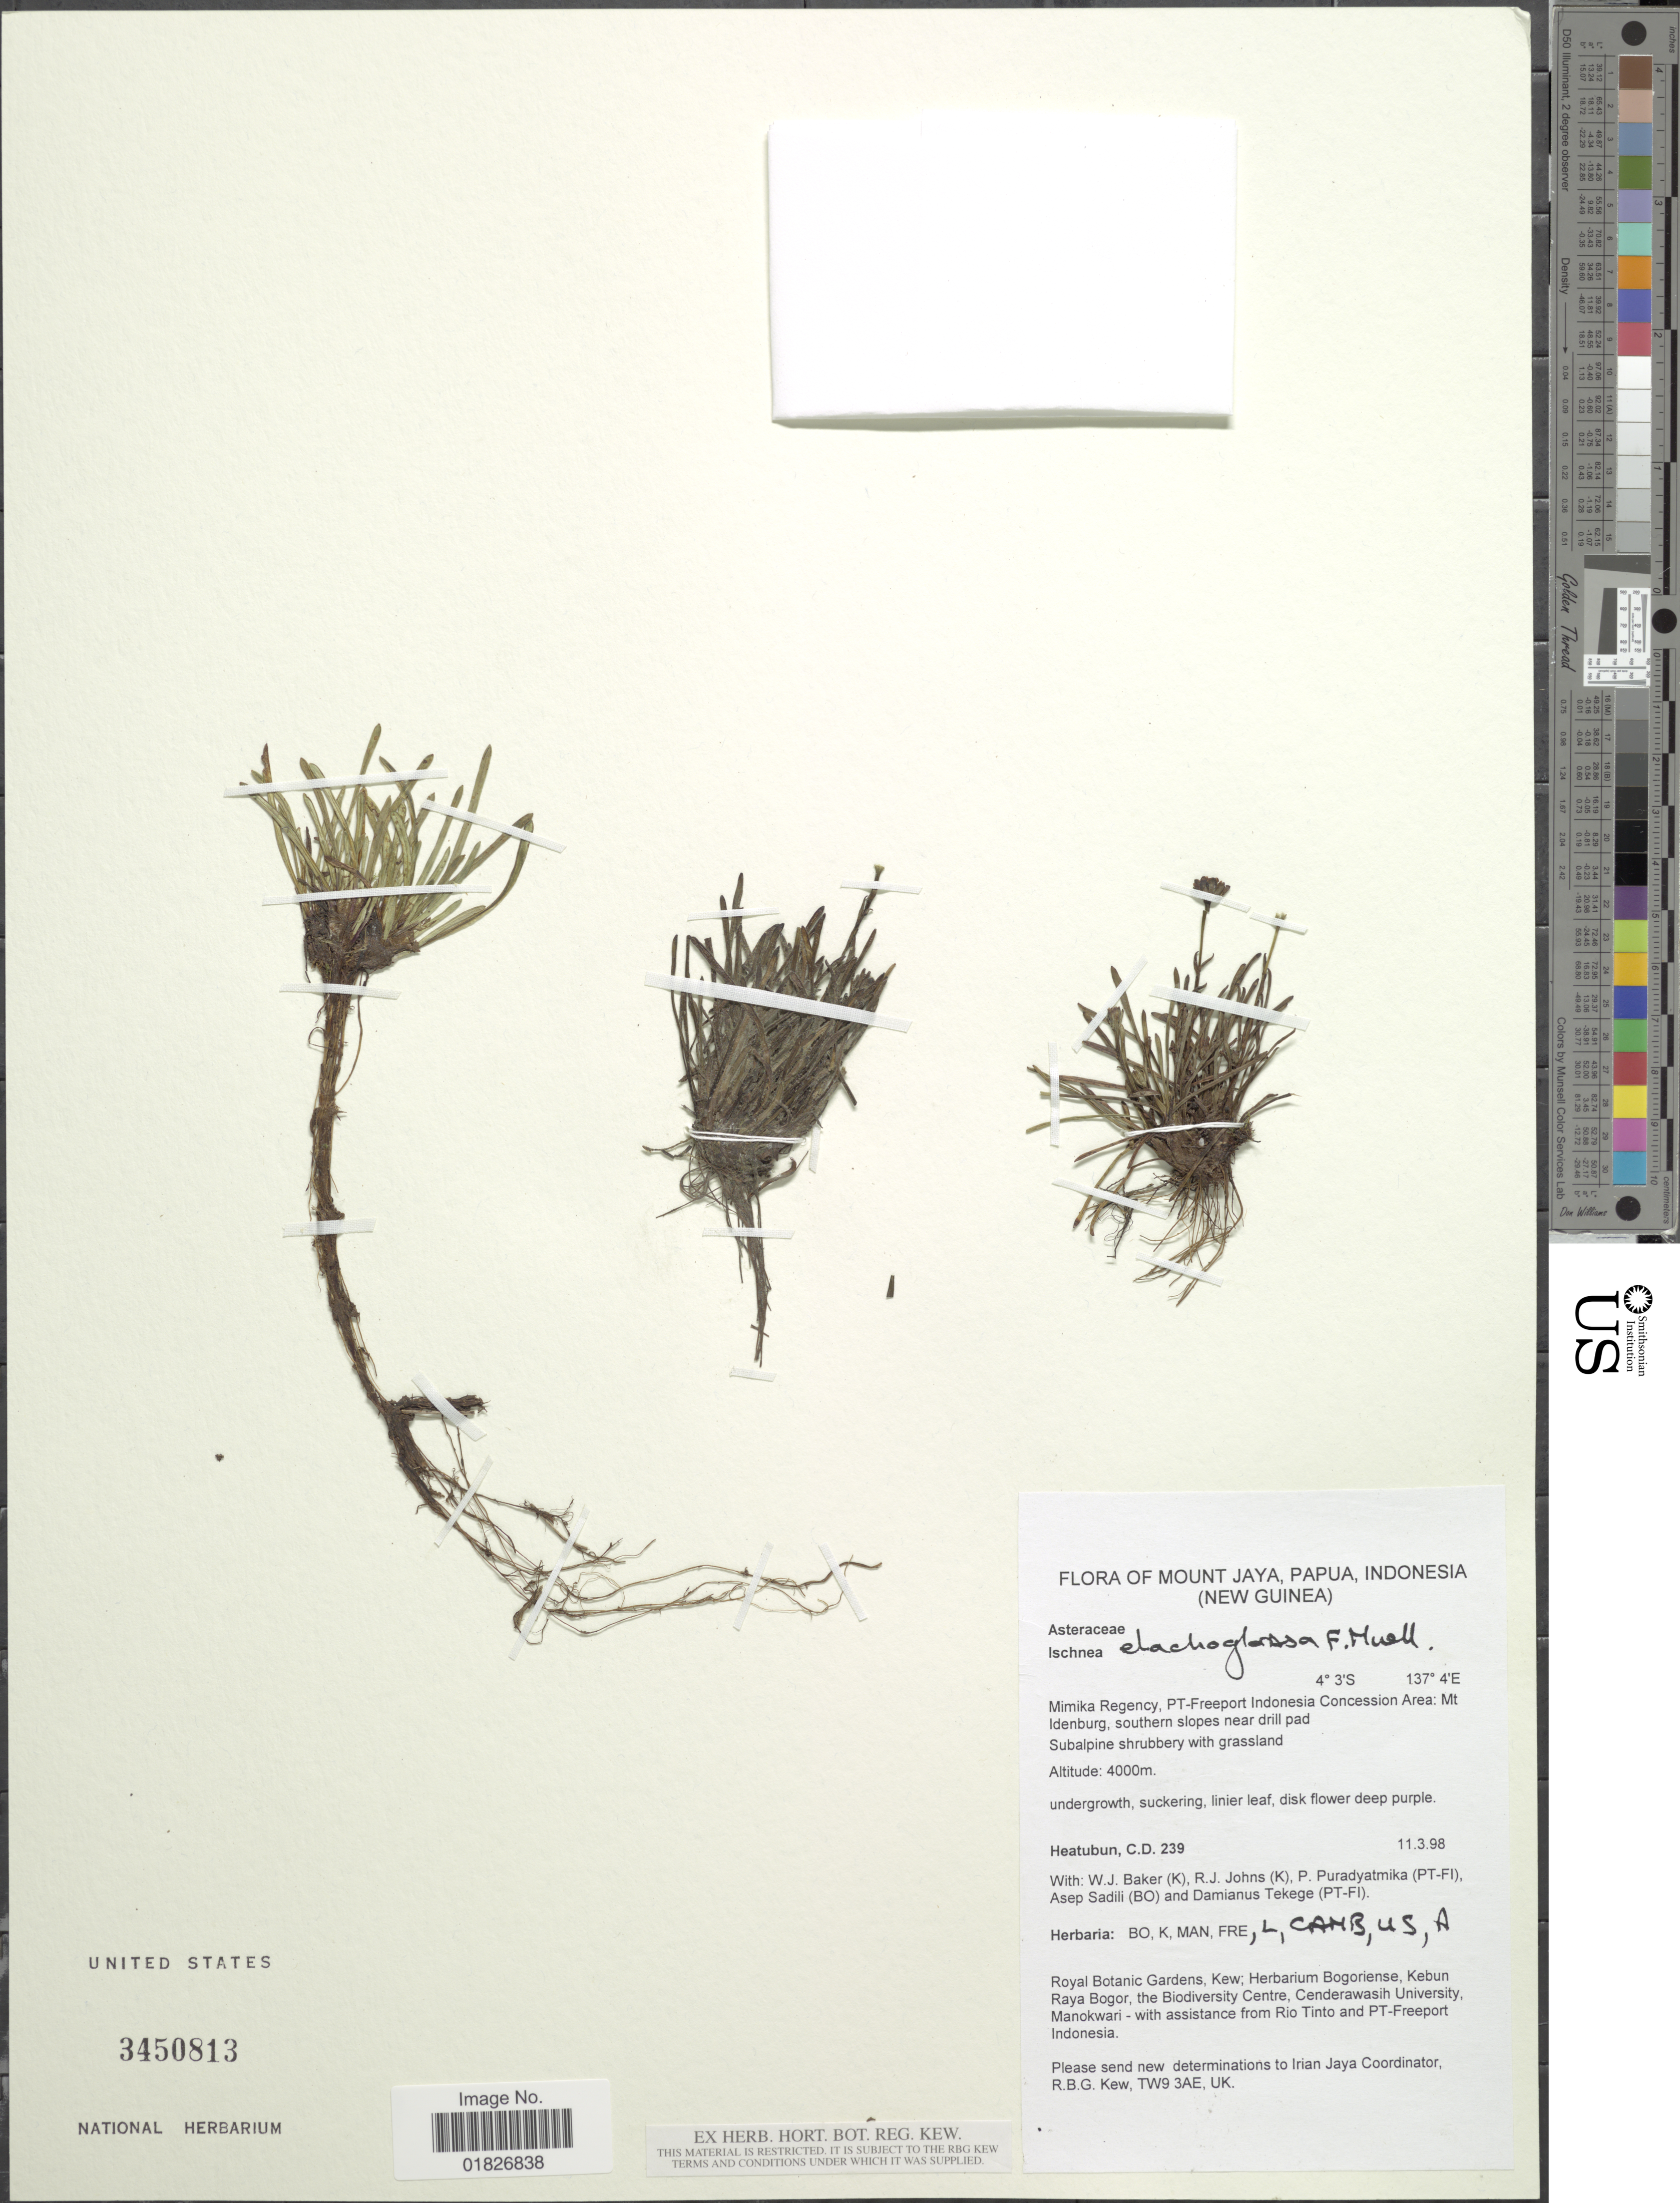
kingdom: Plantae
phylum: Tracheophyta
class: Magnoliopsida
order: Asterales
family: Asteraceae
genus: Ischnea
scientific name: Ischnea elachoglossa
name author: F. Muell.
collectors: C. Heatubun, W. J. Baker, R. Johns & P. Puradyatmika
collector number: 239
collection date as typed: Transcribed d/m/y: 11/3/98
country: Indonesia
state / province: Papua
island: New Guinea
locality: Mount Jaya, (New Guinea), Mimika Regency, PT-Freeport Indonesia Concession Area, Mt. Idenburg, southern slopes near drill pad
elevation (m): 4000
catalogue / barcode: US 3450813